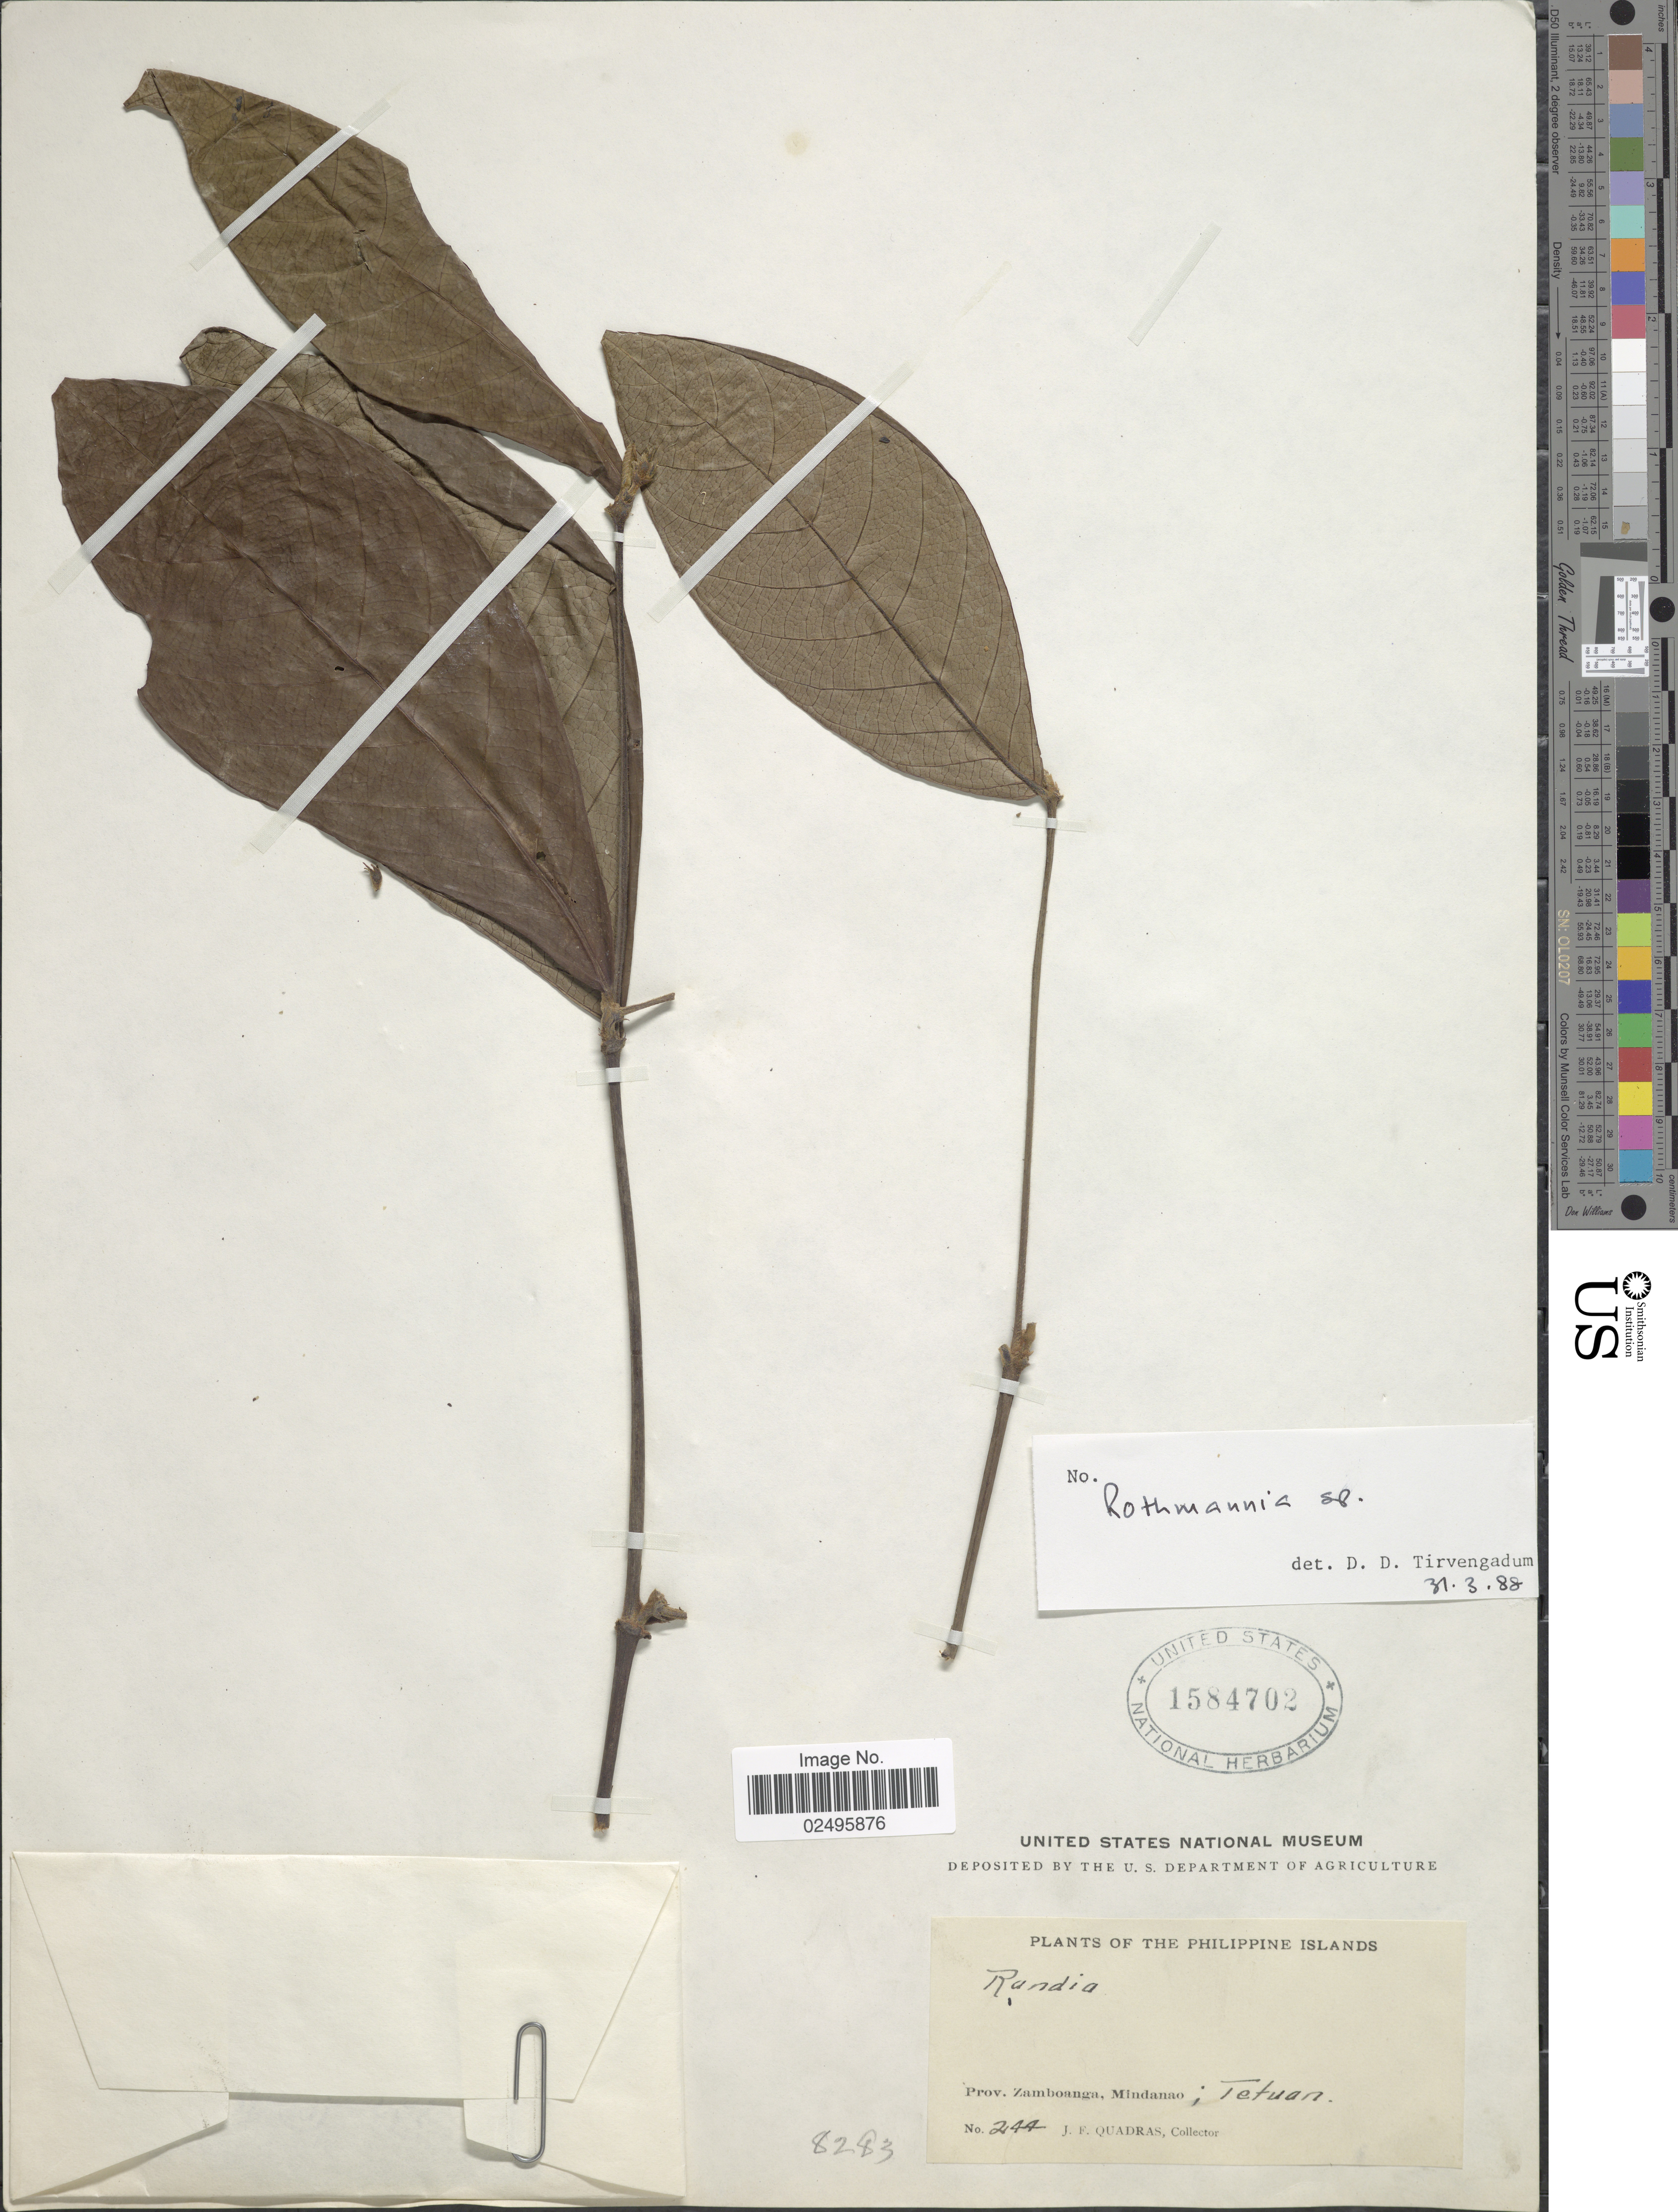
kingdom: Plantae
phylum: Tracheophyta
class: Magnoliopsida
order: Gentianales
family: Rubiaceae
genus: Rothmannia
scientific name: Rothmannia sp.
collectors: J. Quadras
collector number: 244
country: Philippines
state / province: Zamboanga Peninsula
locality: Prov. Zamboanga, Mindanao; Tetuan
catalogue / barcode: US 1584702